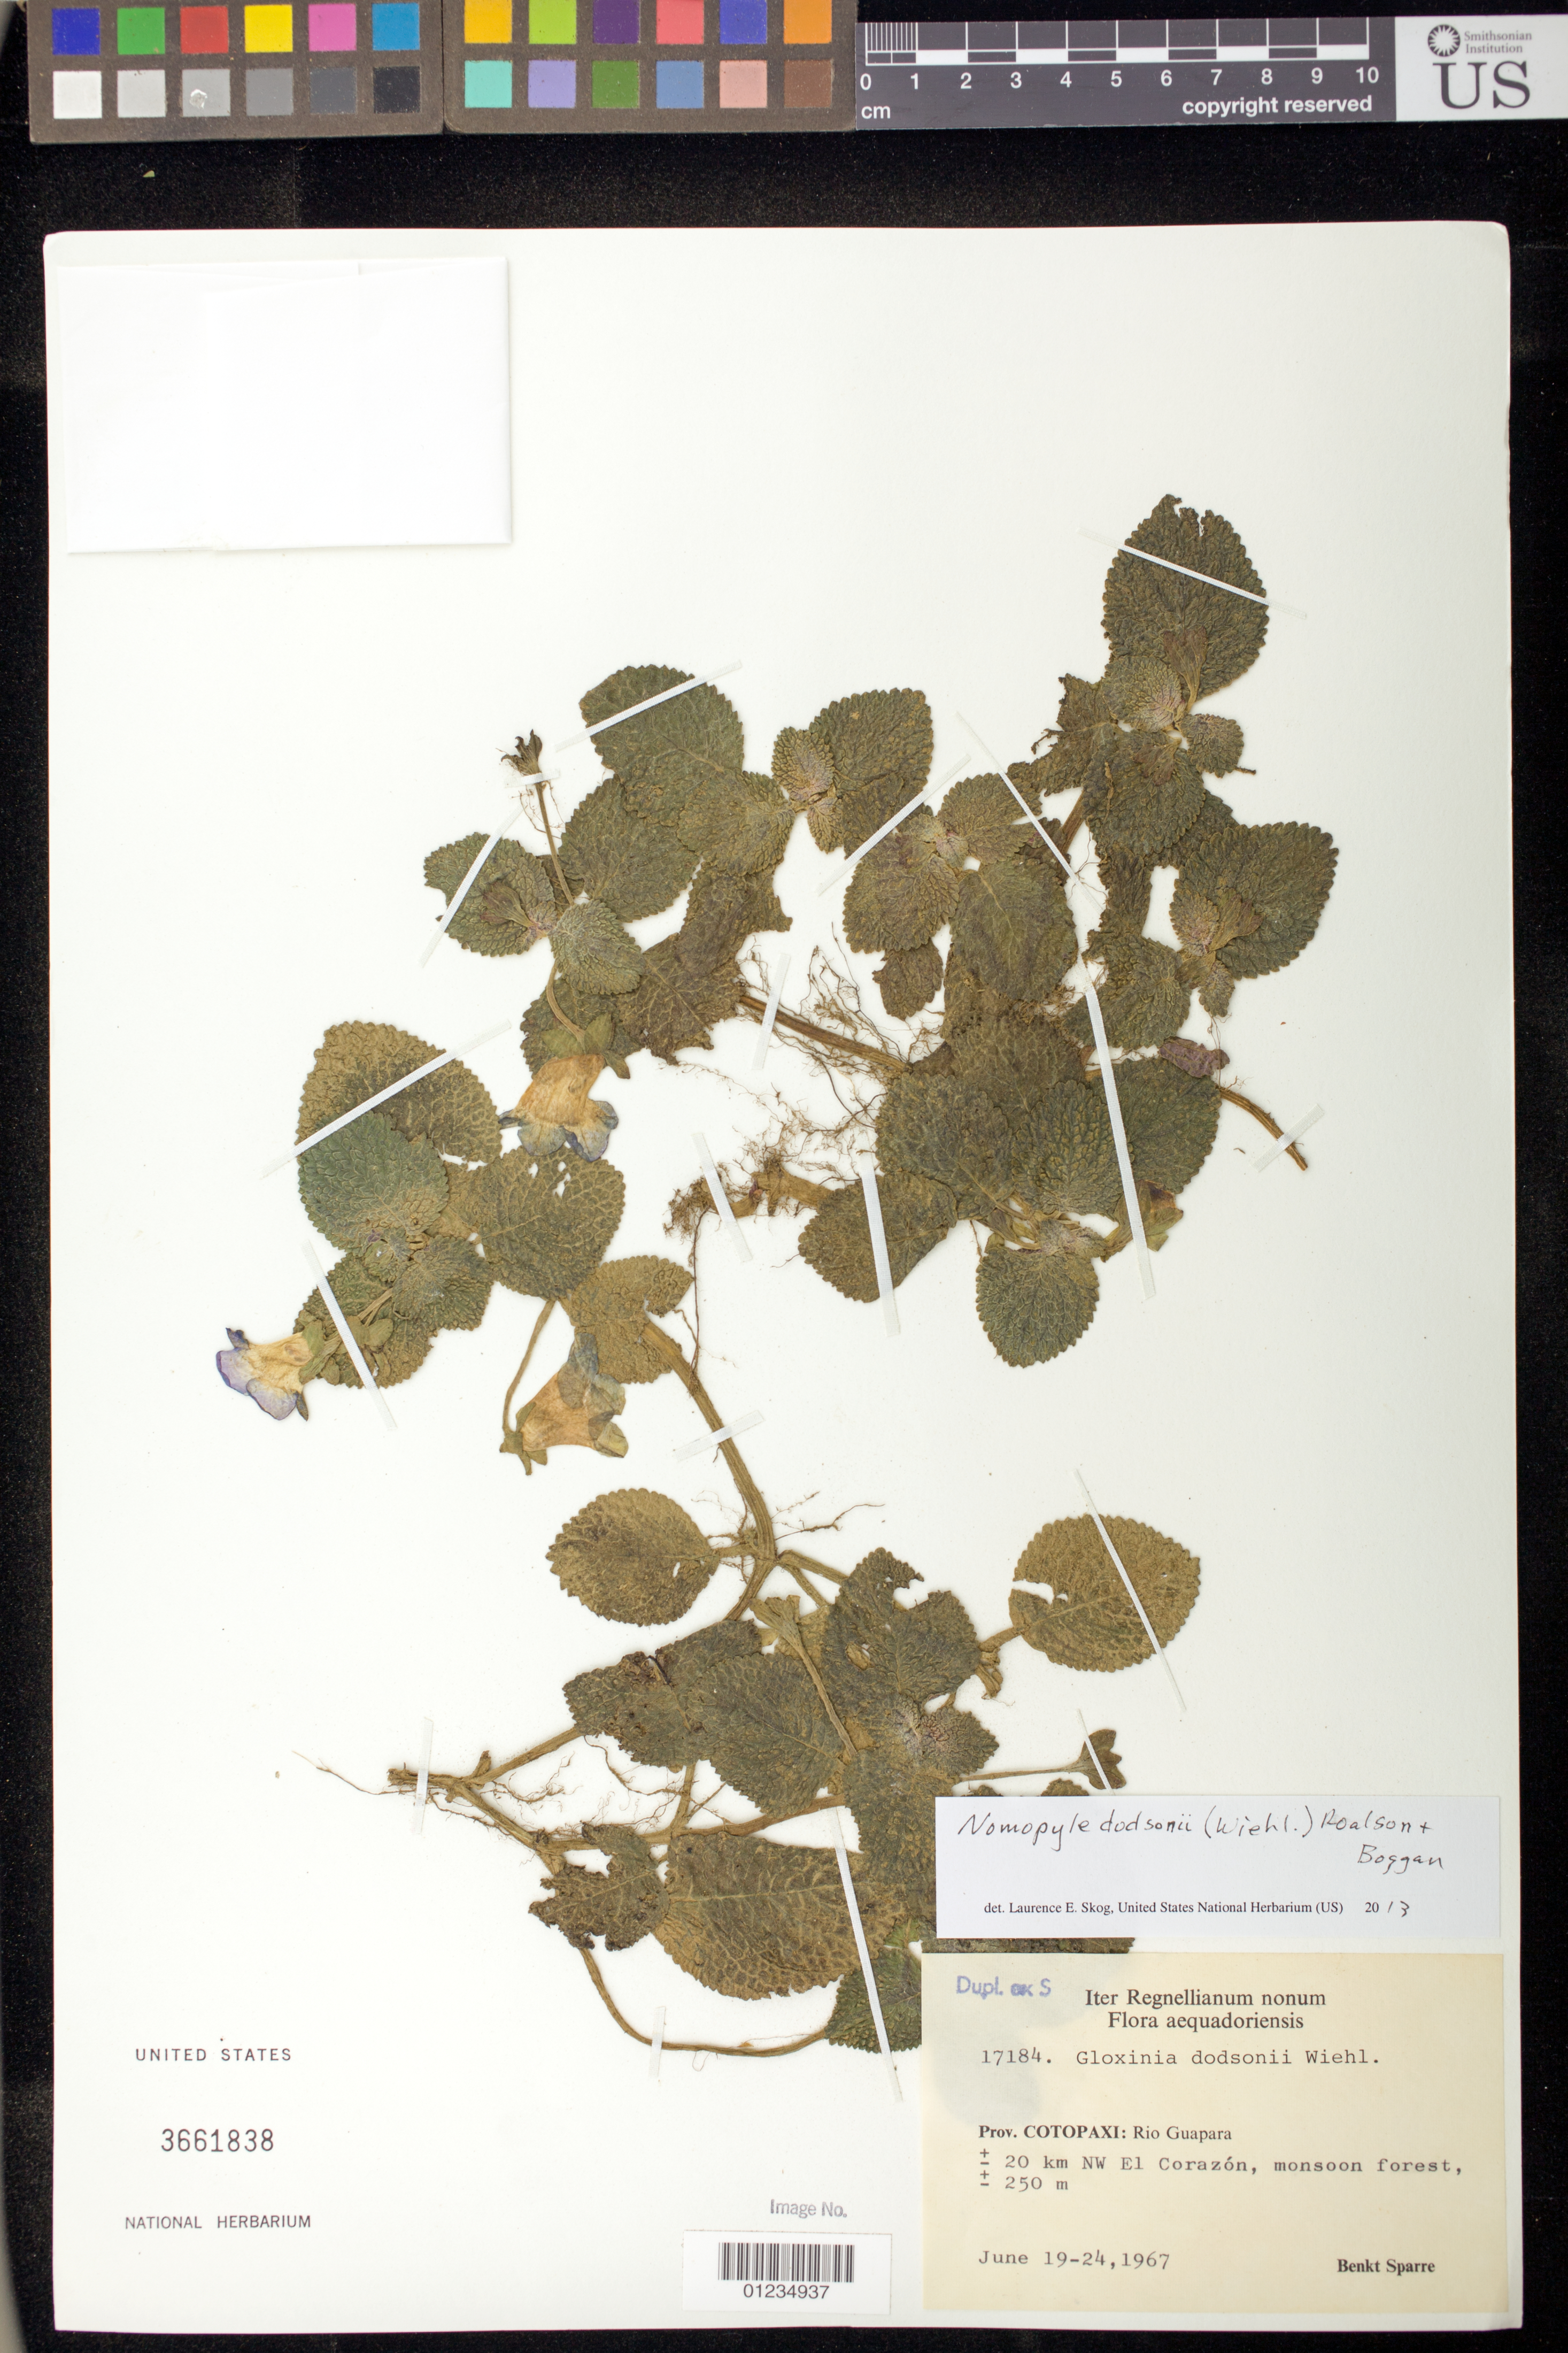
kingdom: Plantae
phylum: Tracheophyta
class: Magnoliopsida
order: Lamiales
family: Gesneriaceae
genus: Nomopyle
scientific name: Nomopyle dodsonii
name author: (Wiehler) Roalson & Boggan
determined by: Skog, Laurence E.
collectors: B. Sparre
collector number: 17184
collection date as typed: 19 Jun 1967 to 24 Jun 1967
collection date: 1967-06-19/1967-06-24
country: Ecuador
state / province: Cotopaxi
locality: Rio Guapara, NW El Corazon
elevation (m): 250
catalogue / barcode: US 3661838